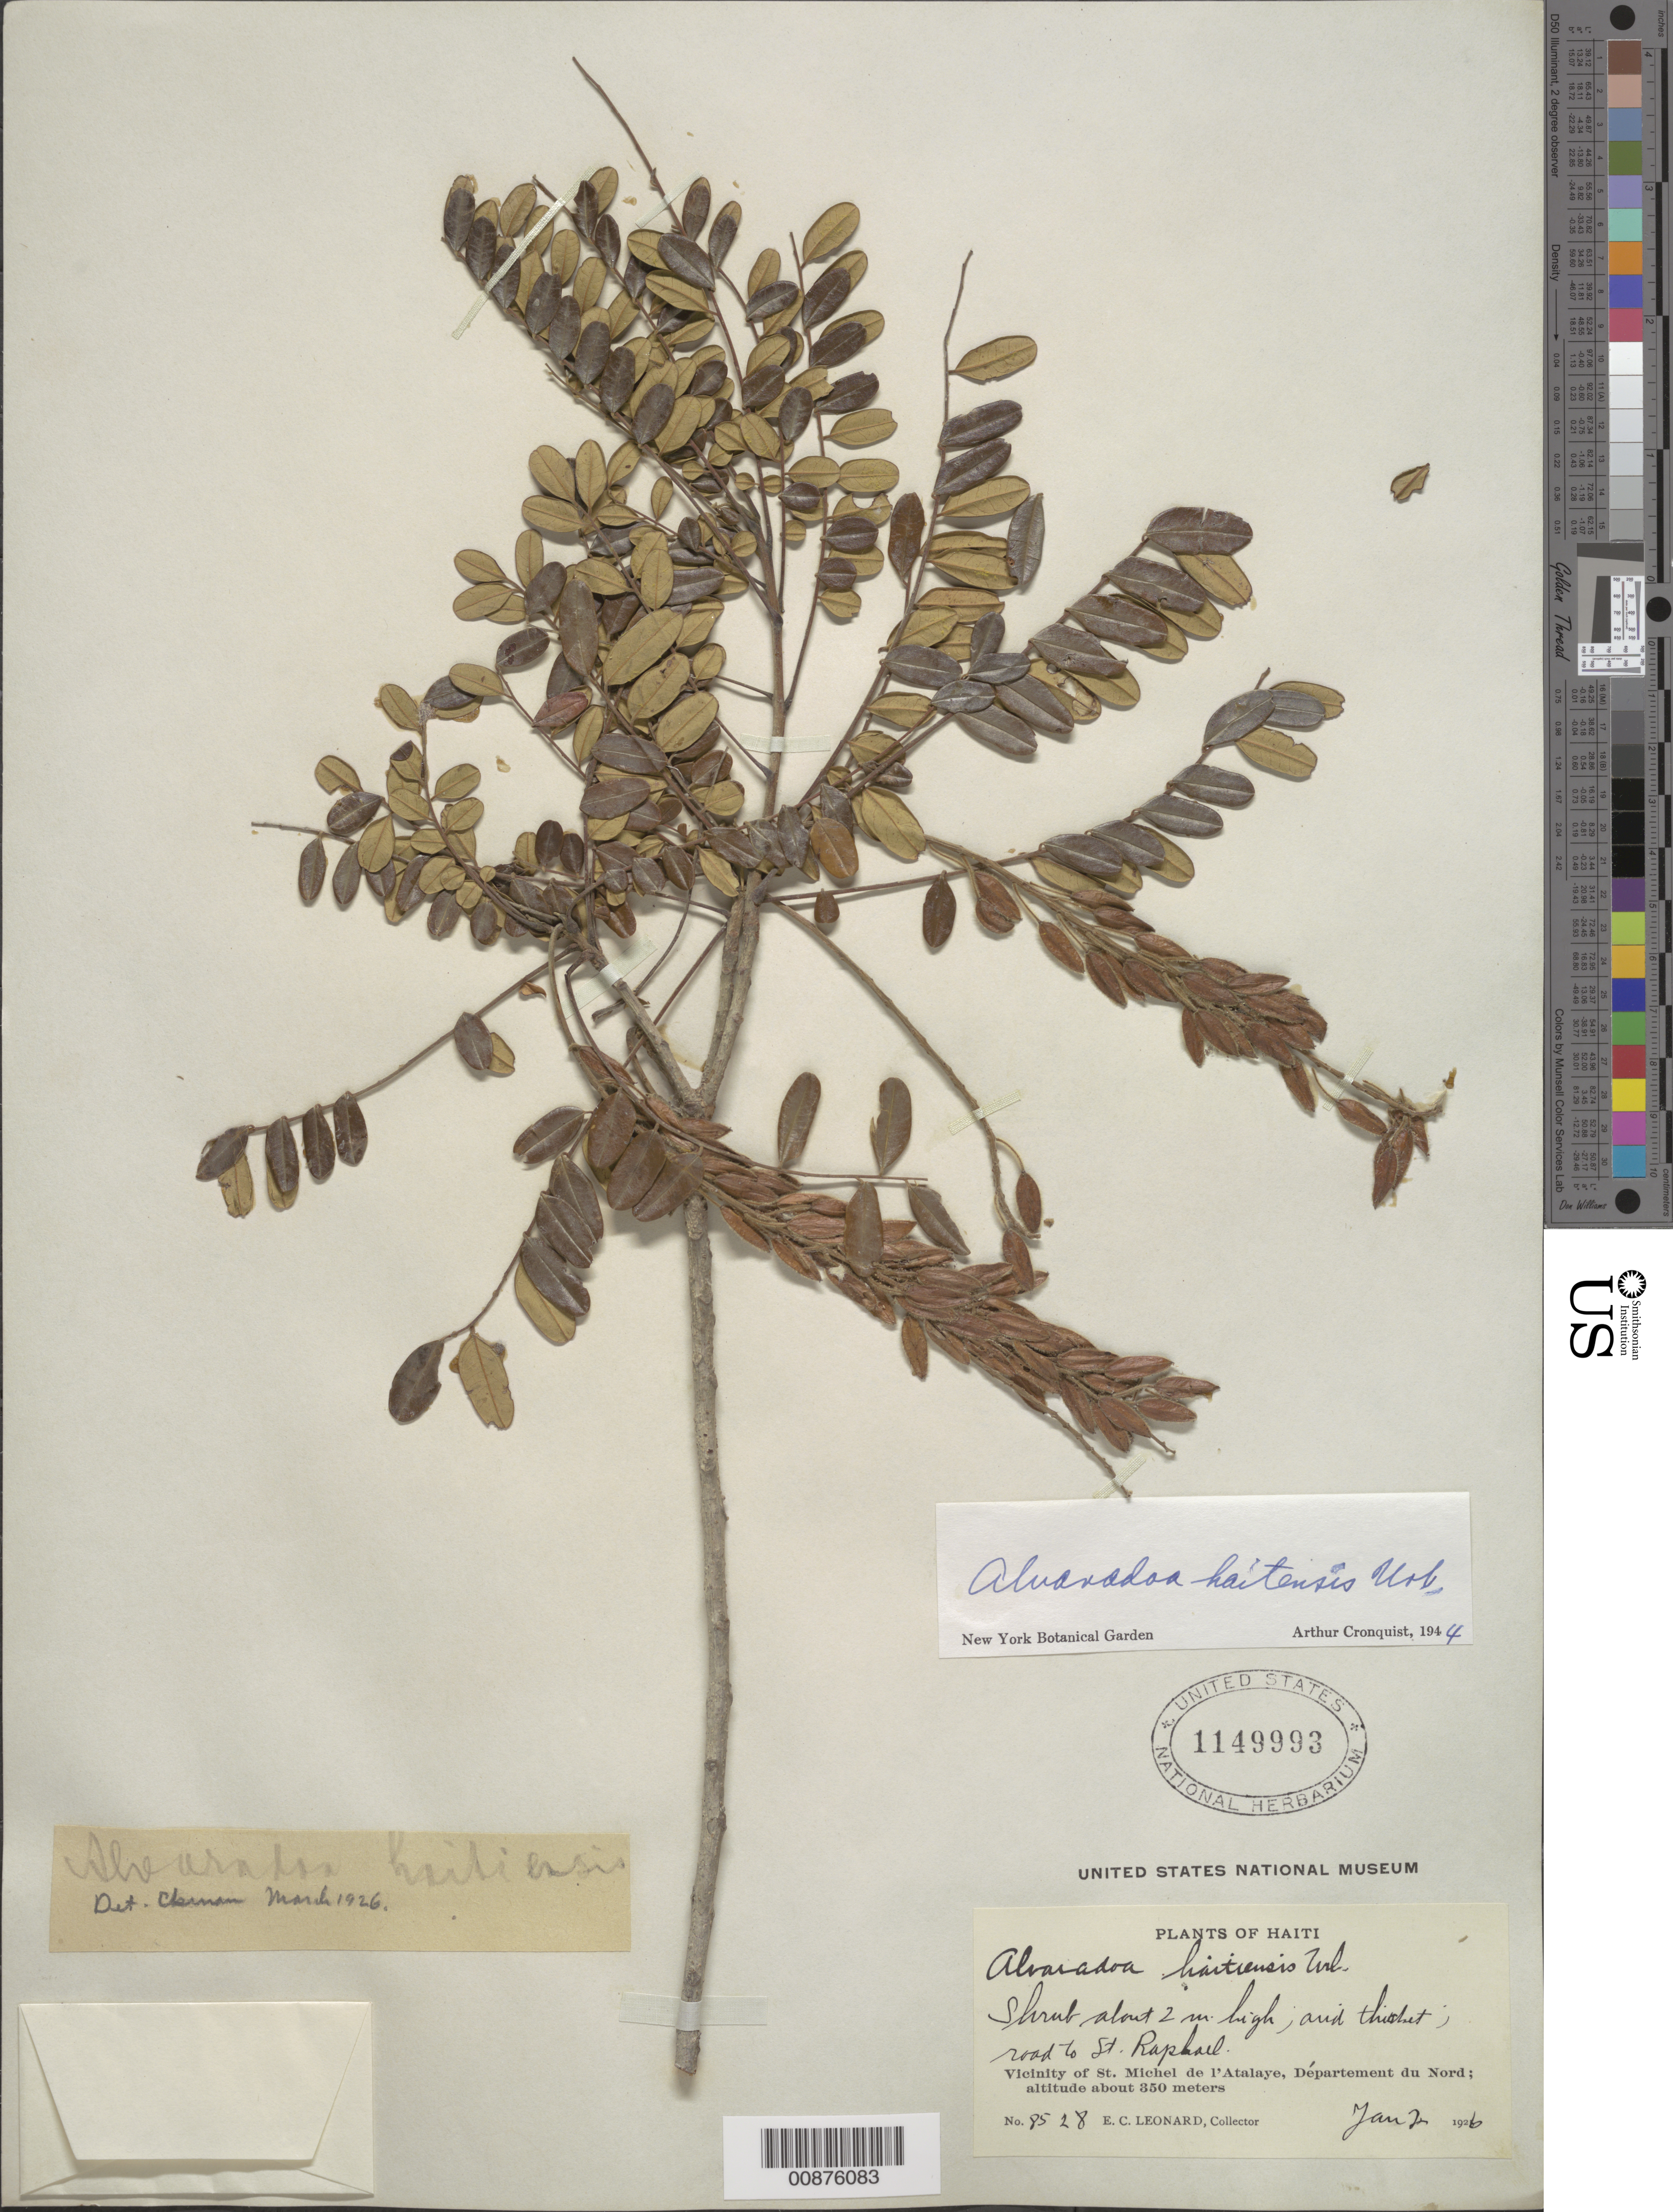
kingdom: Plantae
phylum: Tracheophyta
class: Magnoliopsida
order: Picramniales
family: Picramniaceae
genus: Alvaradoa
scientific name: Alvaradoa haitiensis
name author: Urb.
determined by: Cronquist, A. J.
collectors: E. C. Leonard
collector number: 8528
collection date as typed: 02 Jan 1926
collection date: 1926-01-02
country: Haiti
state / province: Artibonite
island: Hispaniola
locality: Vicinity of St. Michel de l'Atalaye, road to St. Raphael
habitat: Arid thicket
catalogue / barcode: US 1149993